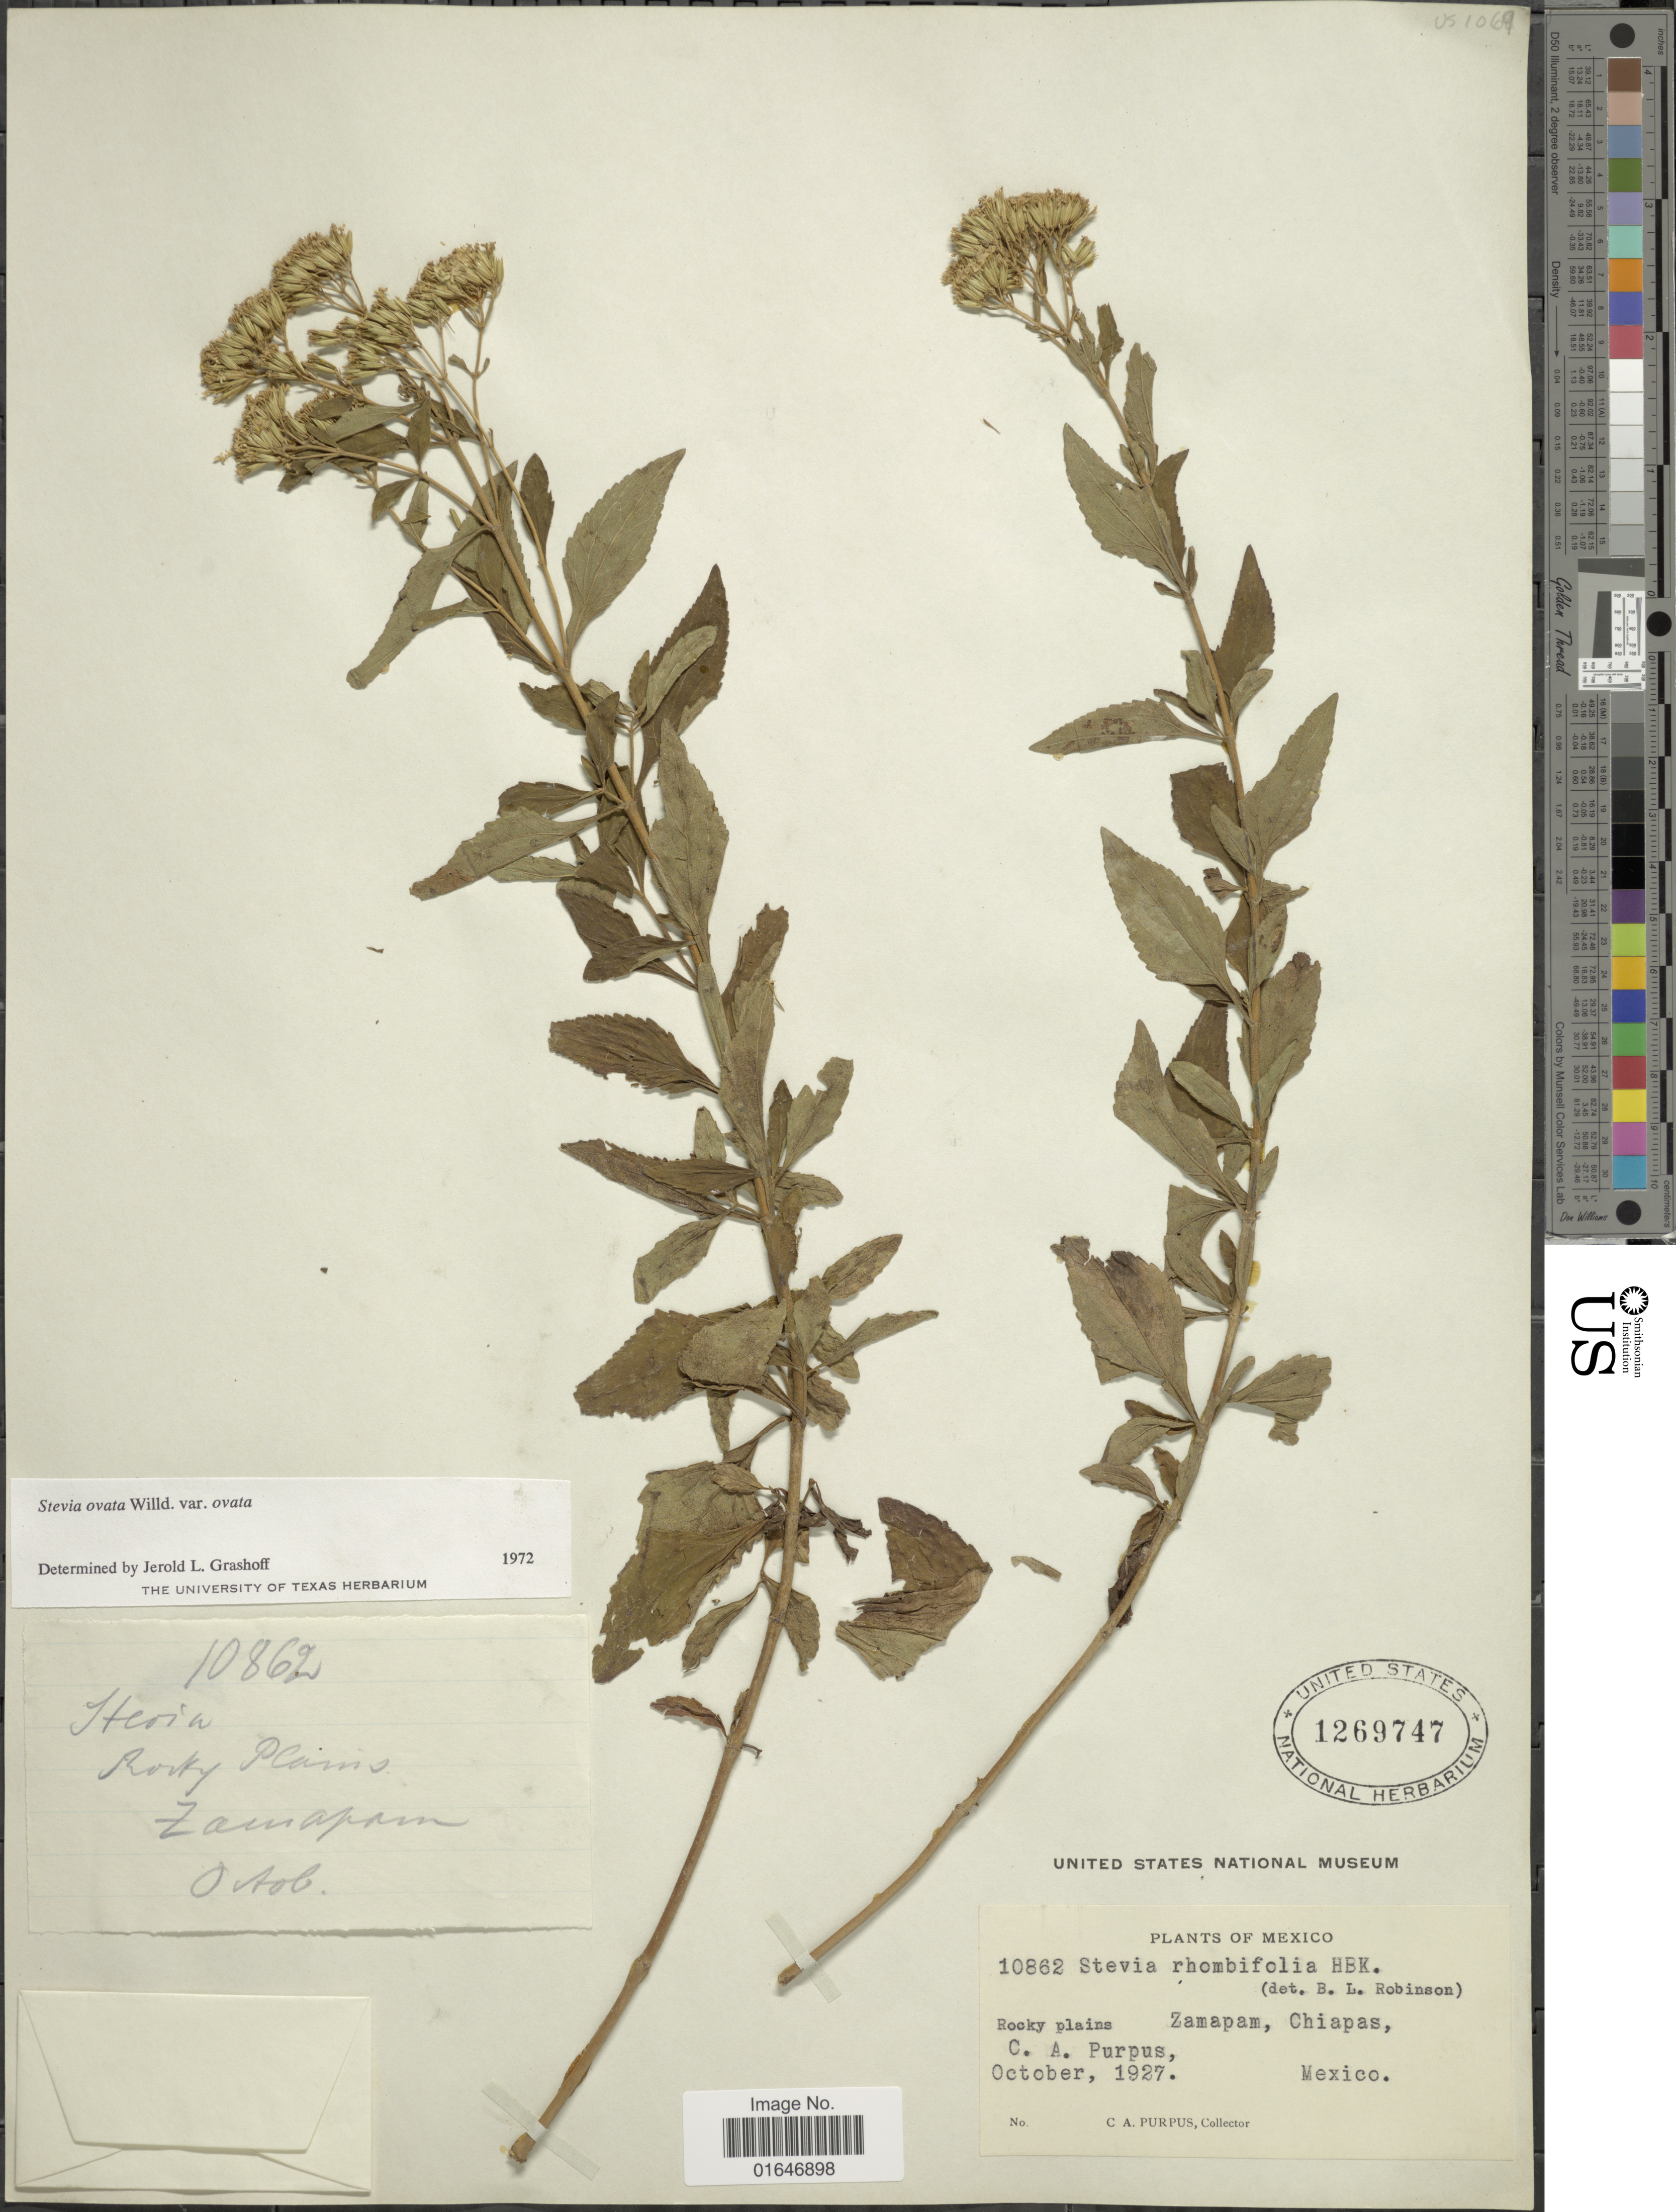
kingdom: Plantae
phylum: Tracheophyta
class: Magnoliopsida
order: Asterales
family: Asteraceae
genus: Stevia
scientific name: Stevia ovata var. ovata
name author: Willd.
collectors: C. A. Purpus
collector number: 10862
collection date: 1927-10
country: Mexico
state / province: Chiapas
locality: Rocky plains, Zamapam.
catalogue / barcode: US 1269747